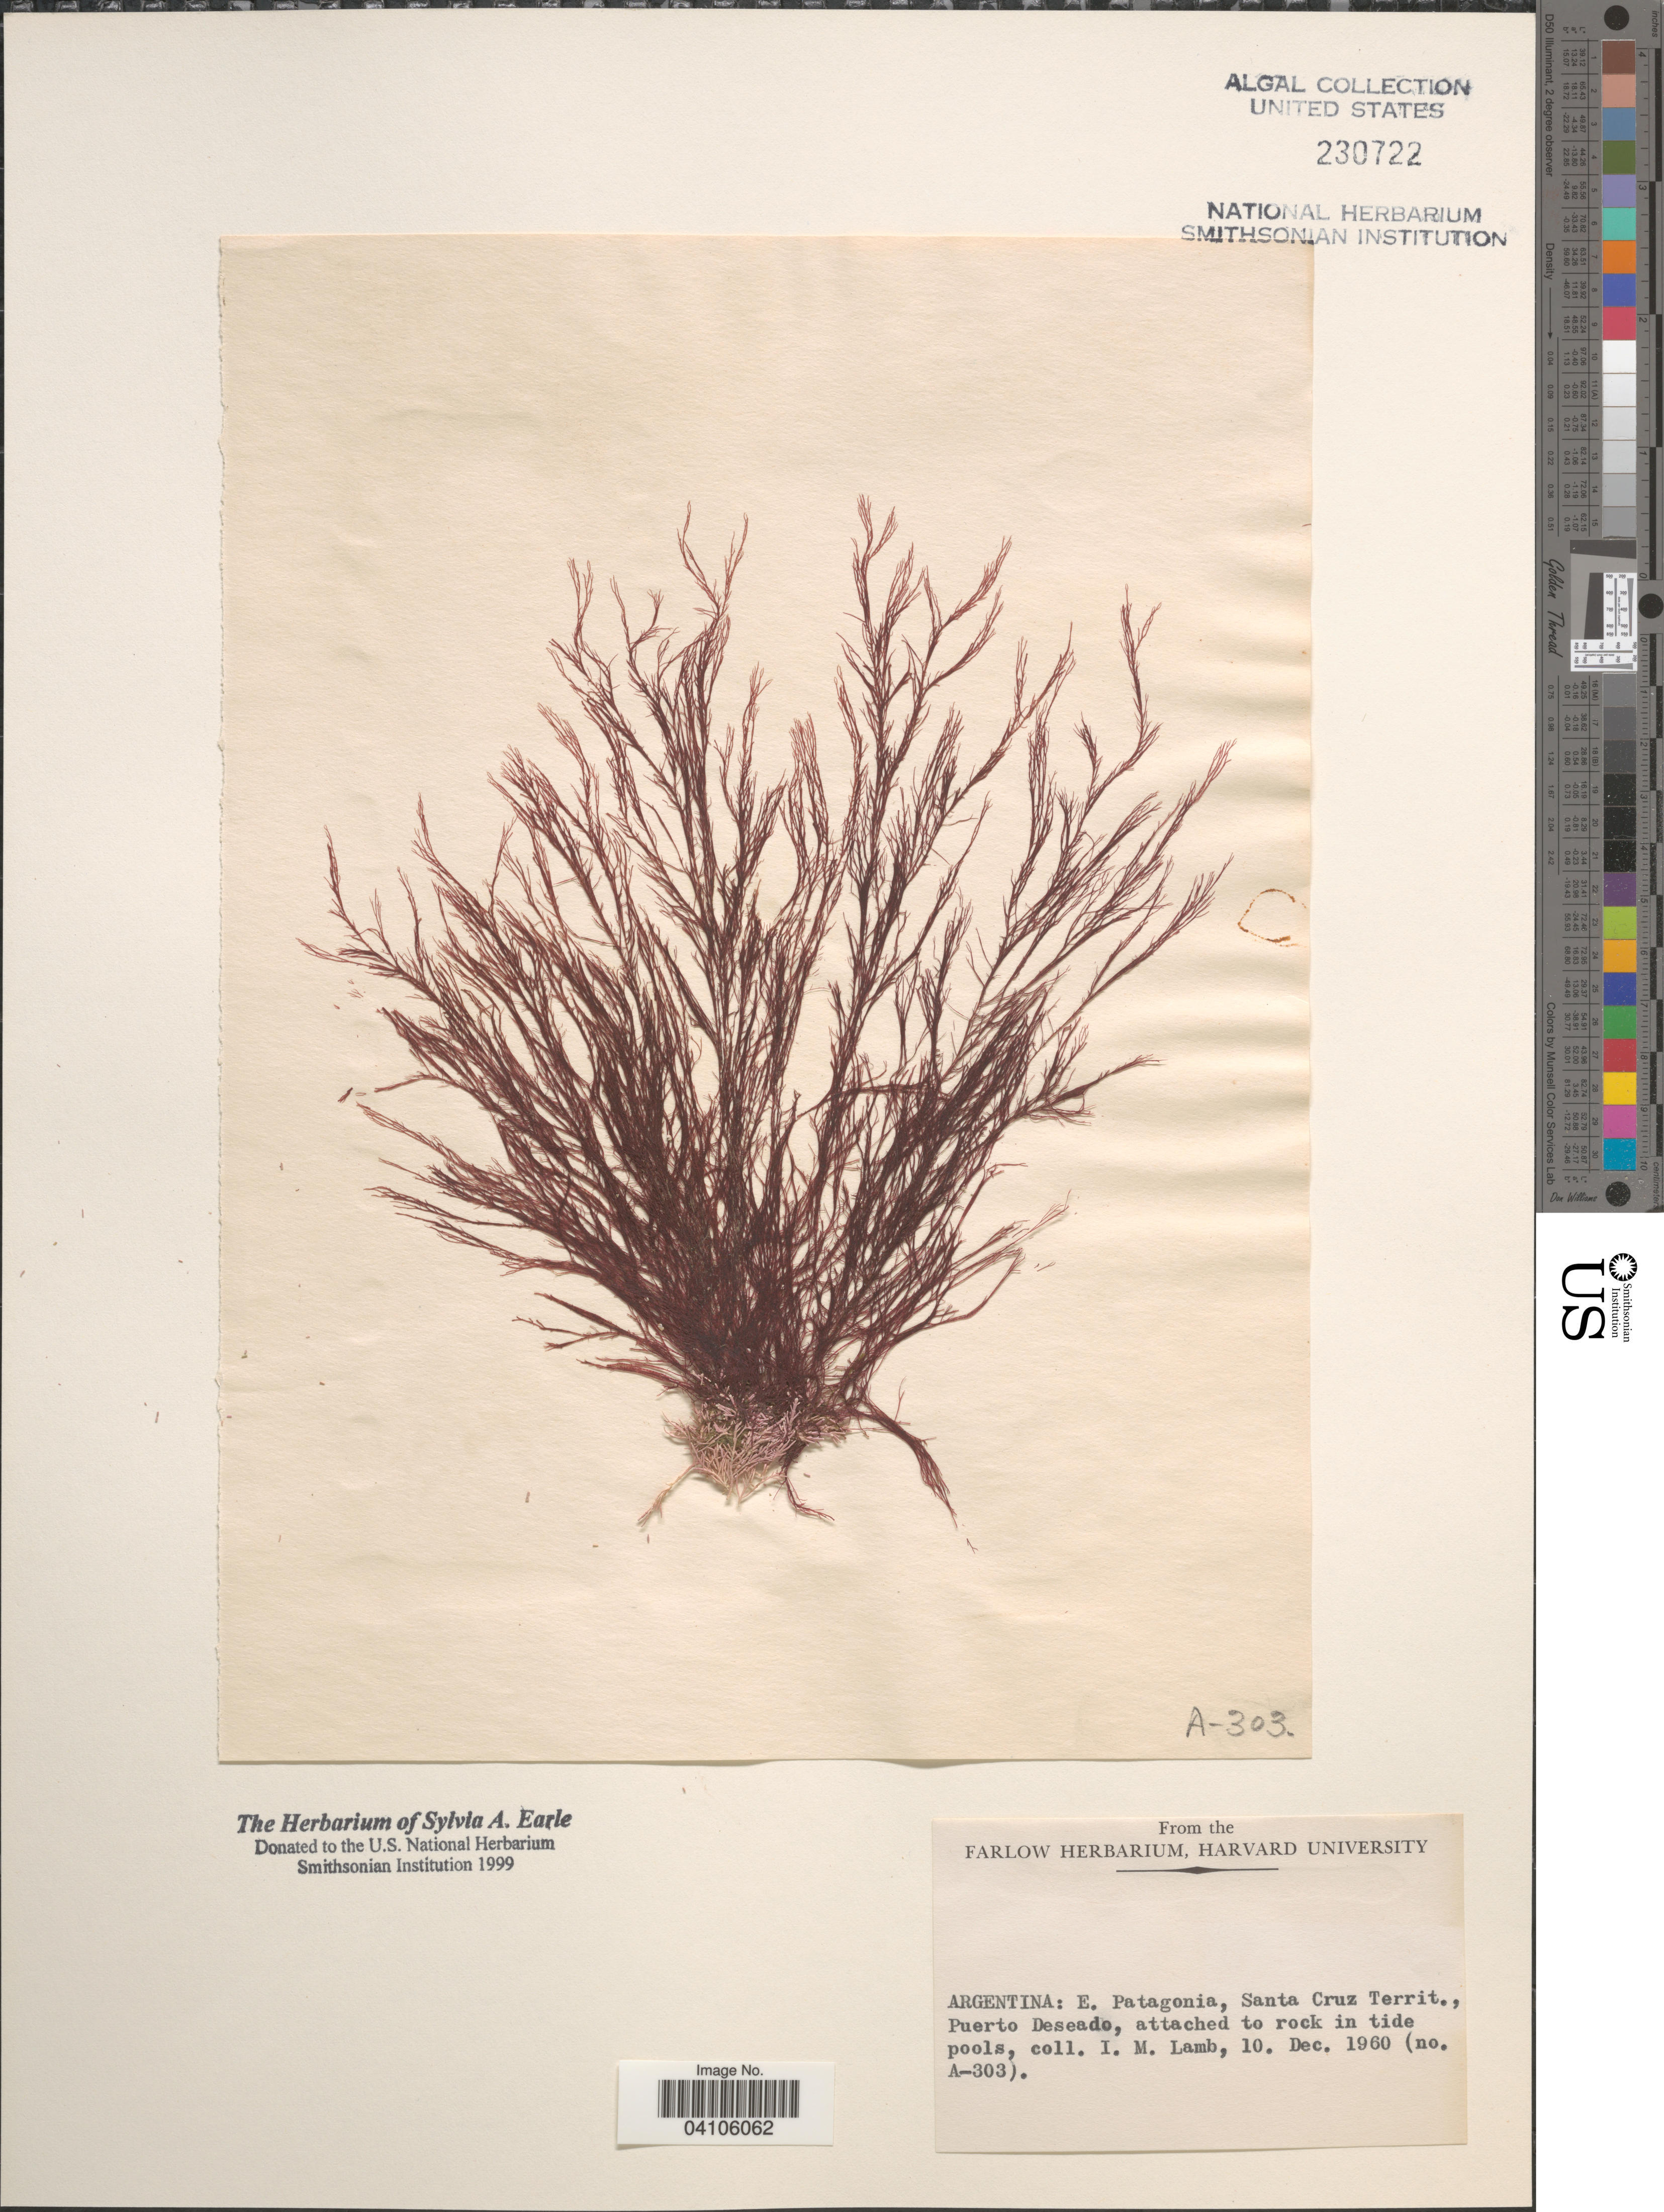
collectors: I. M. Lamb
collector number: A-303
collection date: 1960-12-10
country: Argentina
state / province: Santa Cruz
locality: E. Patagonia, Santa Cruz Territ., Puerto Deseado.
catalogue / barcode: US 230722